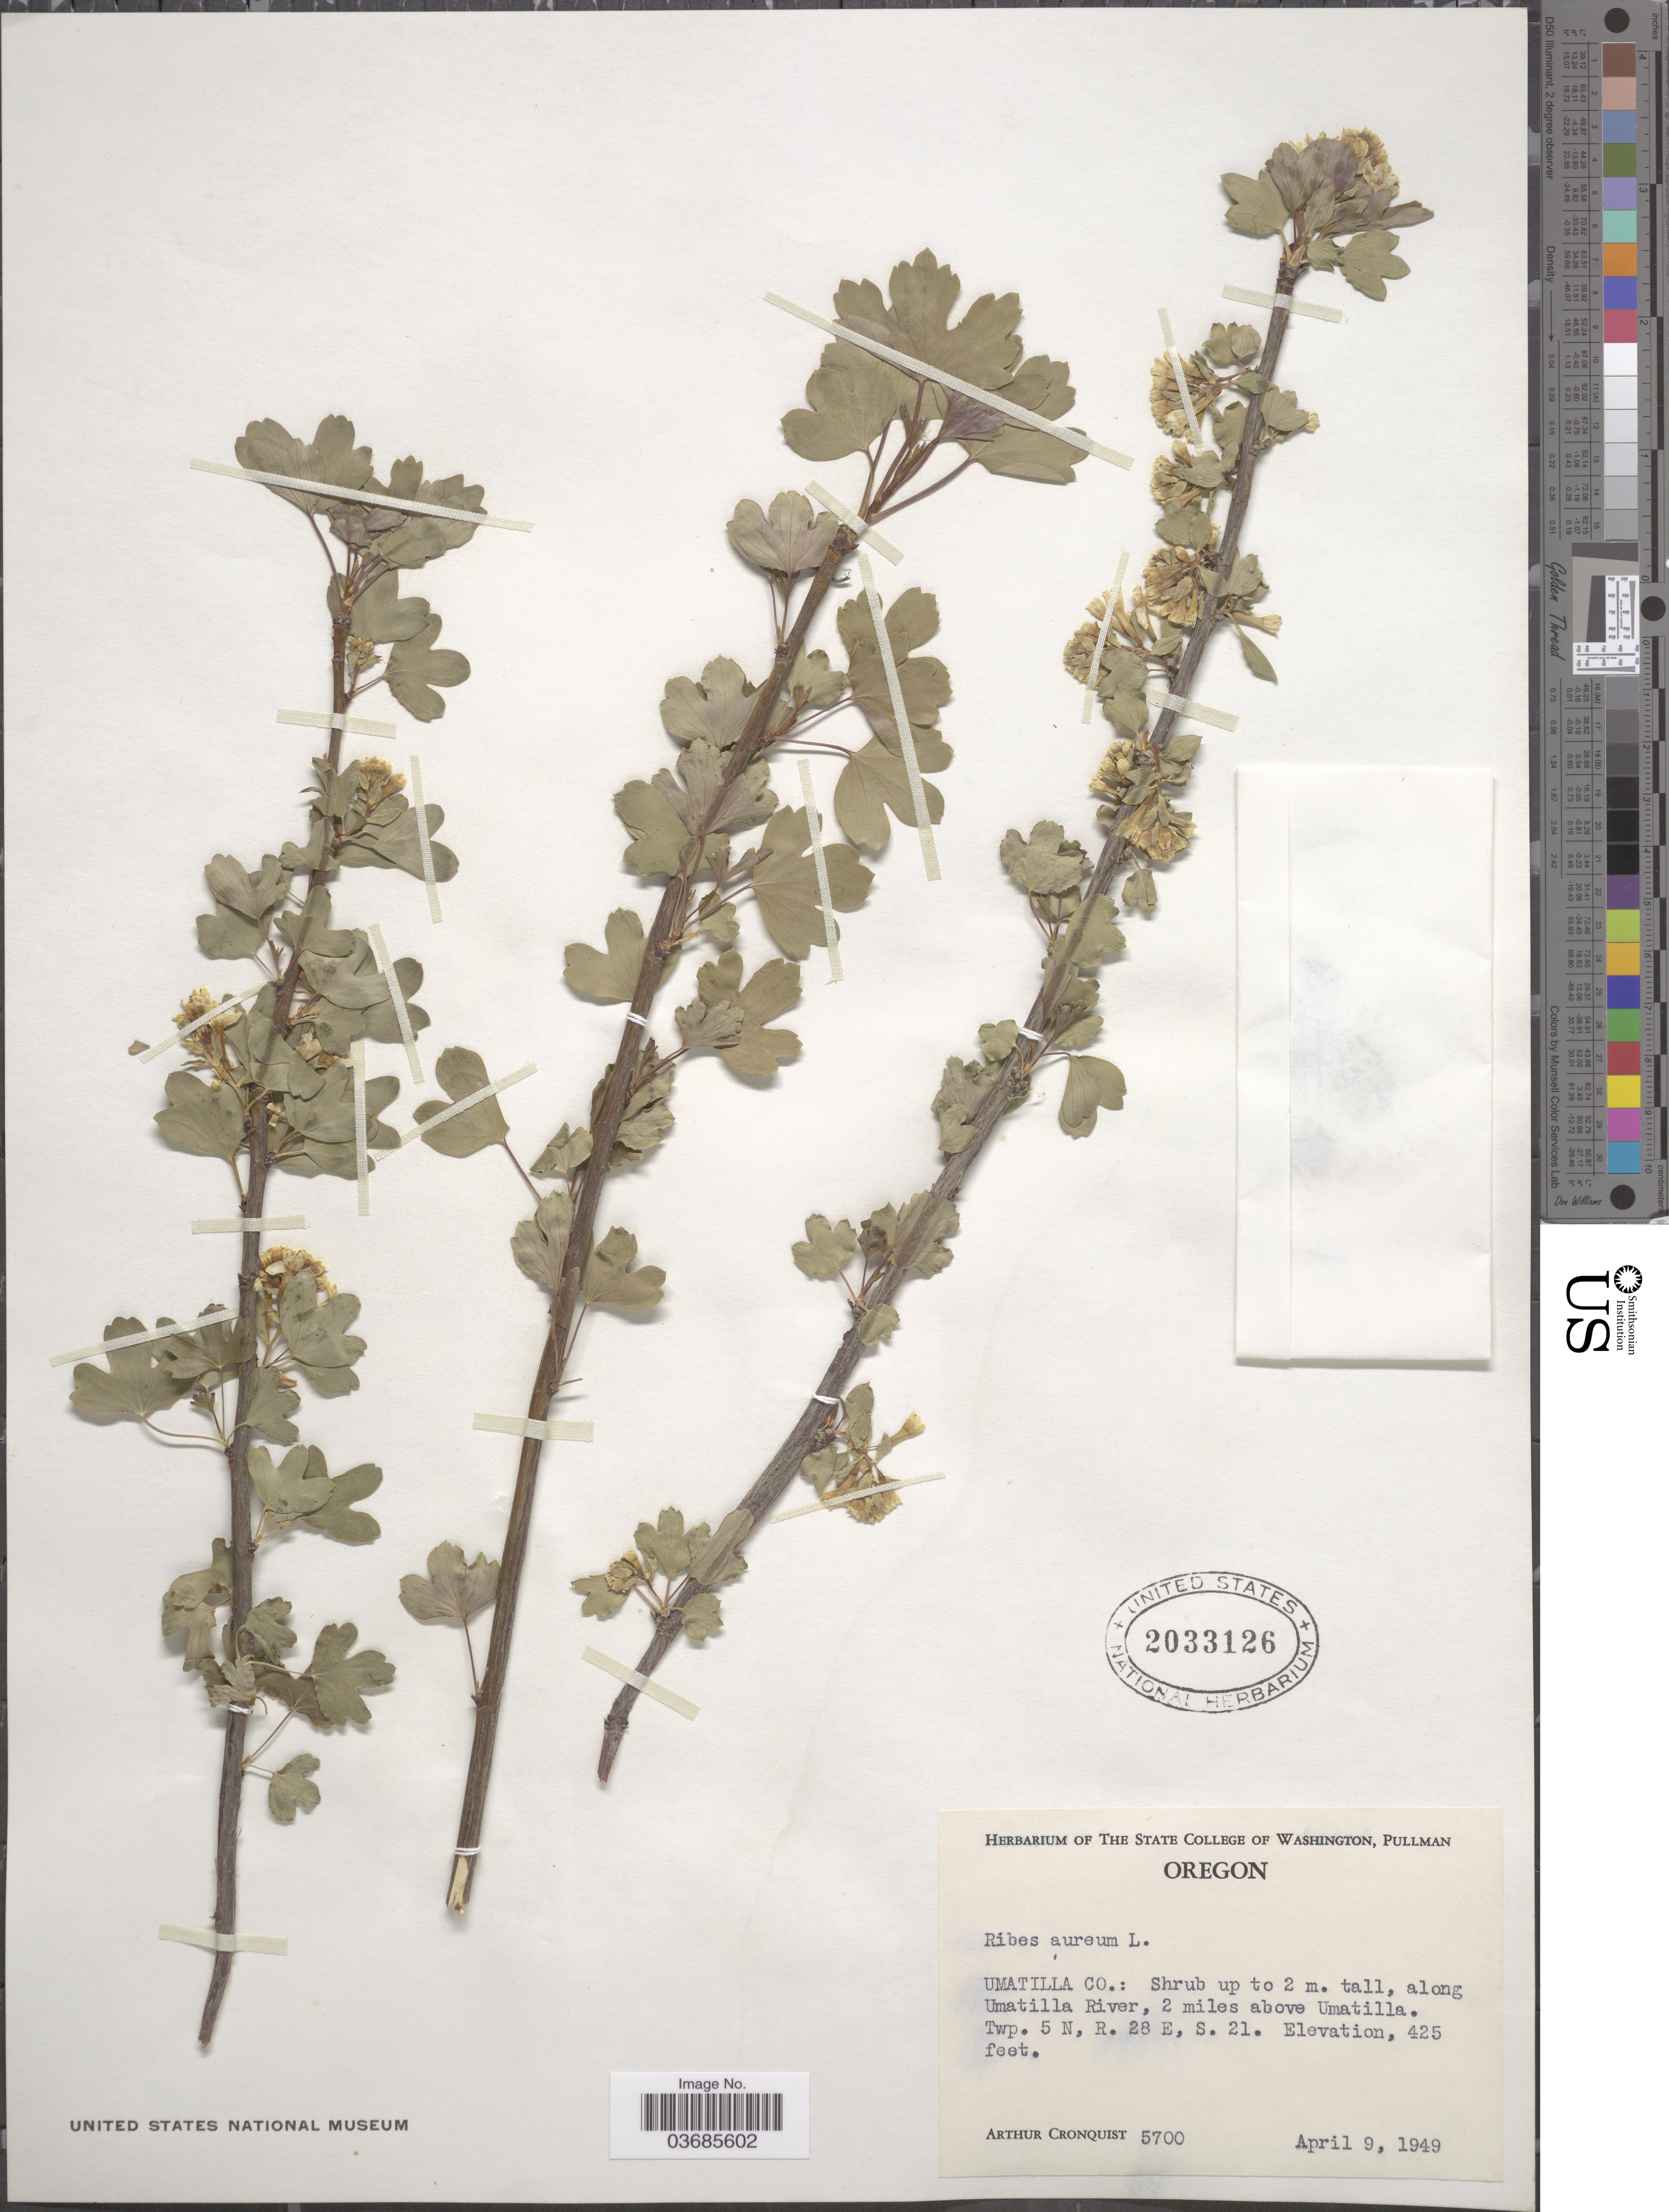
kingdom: Plantae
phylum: Tracheophyta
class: Magnoliopsida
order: Saxifragales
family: Grossulariaceae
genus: Ribes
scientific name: Ribes aureum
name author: Pursh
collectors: A. J. Cronquist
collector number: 5700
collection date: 1949-04-09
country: United States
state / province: Oregon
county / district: Umatilla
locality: Umatilla Co.: along Umatilla River, 2 miles above Umatilla. Twp. 5 N, R. 28 E, S. 21.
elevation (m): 130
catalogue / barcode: US 2033126